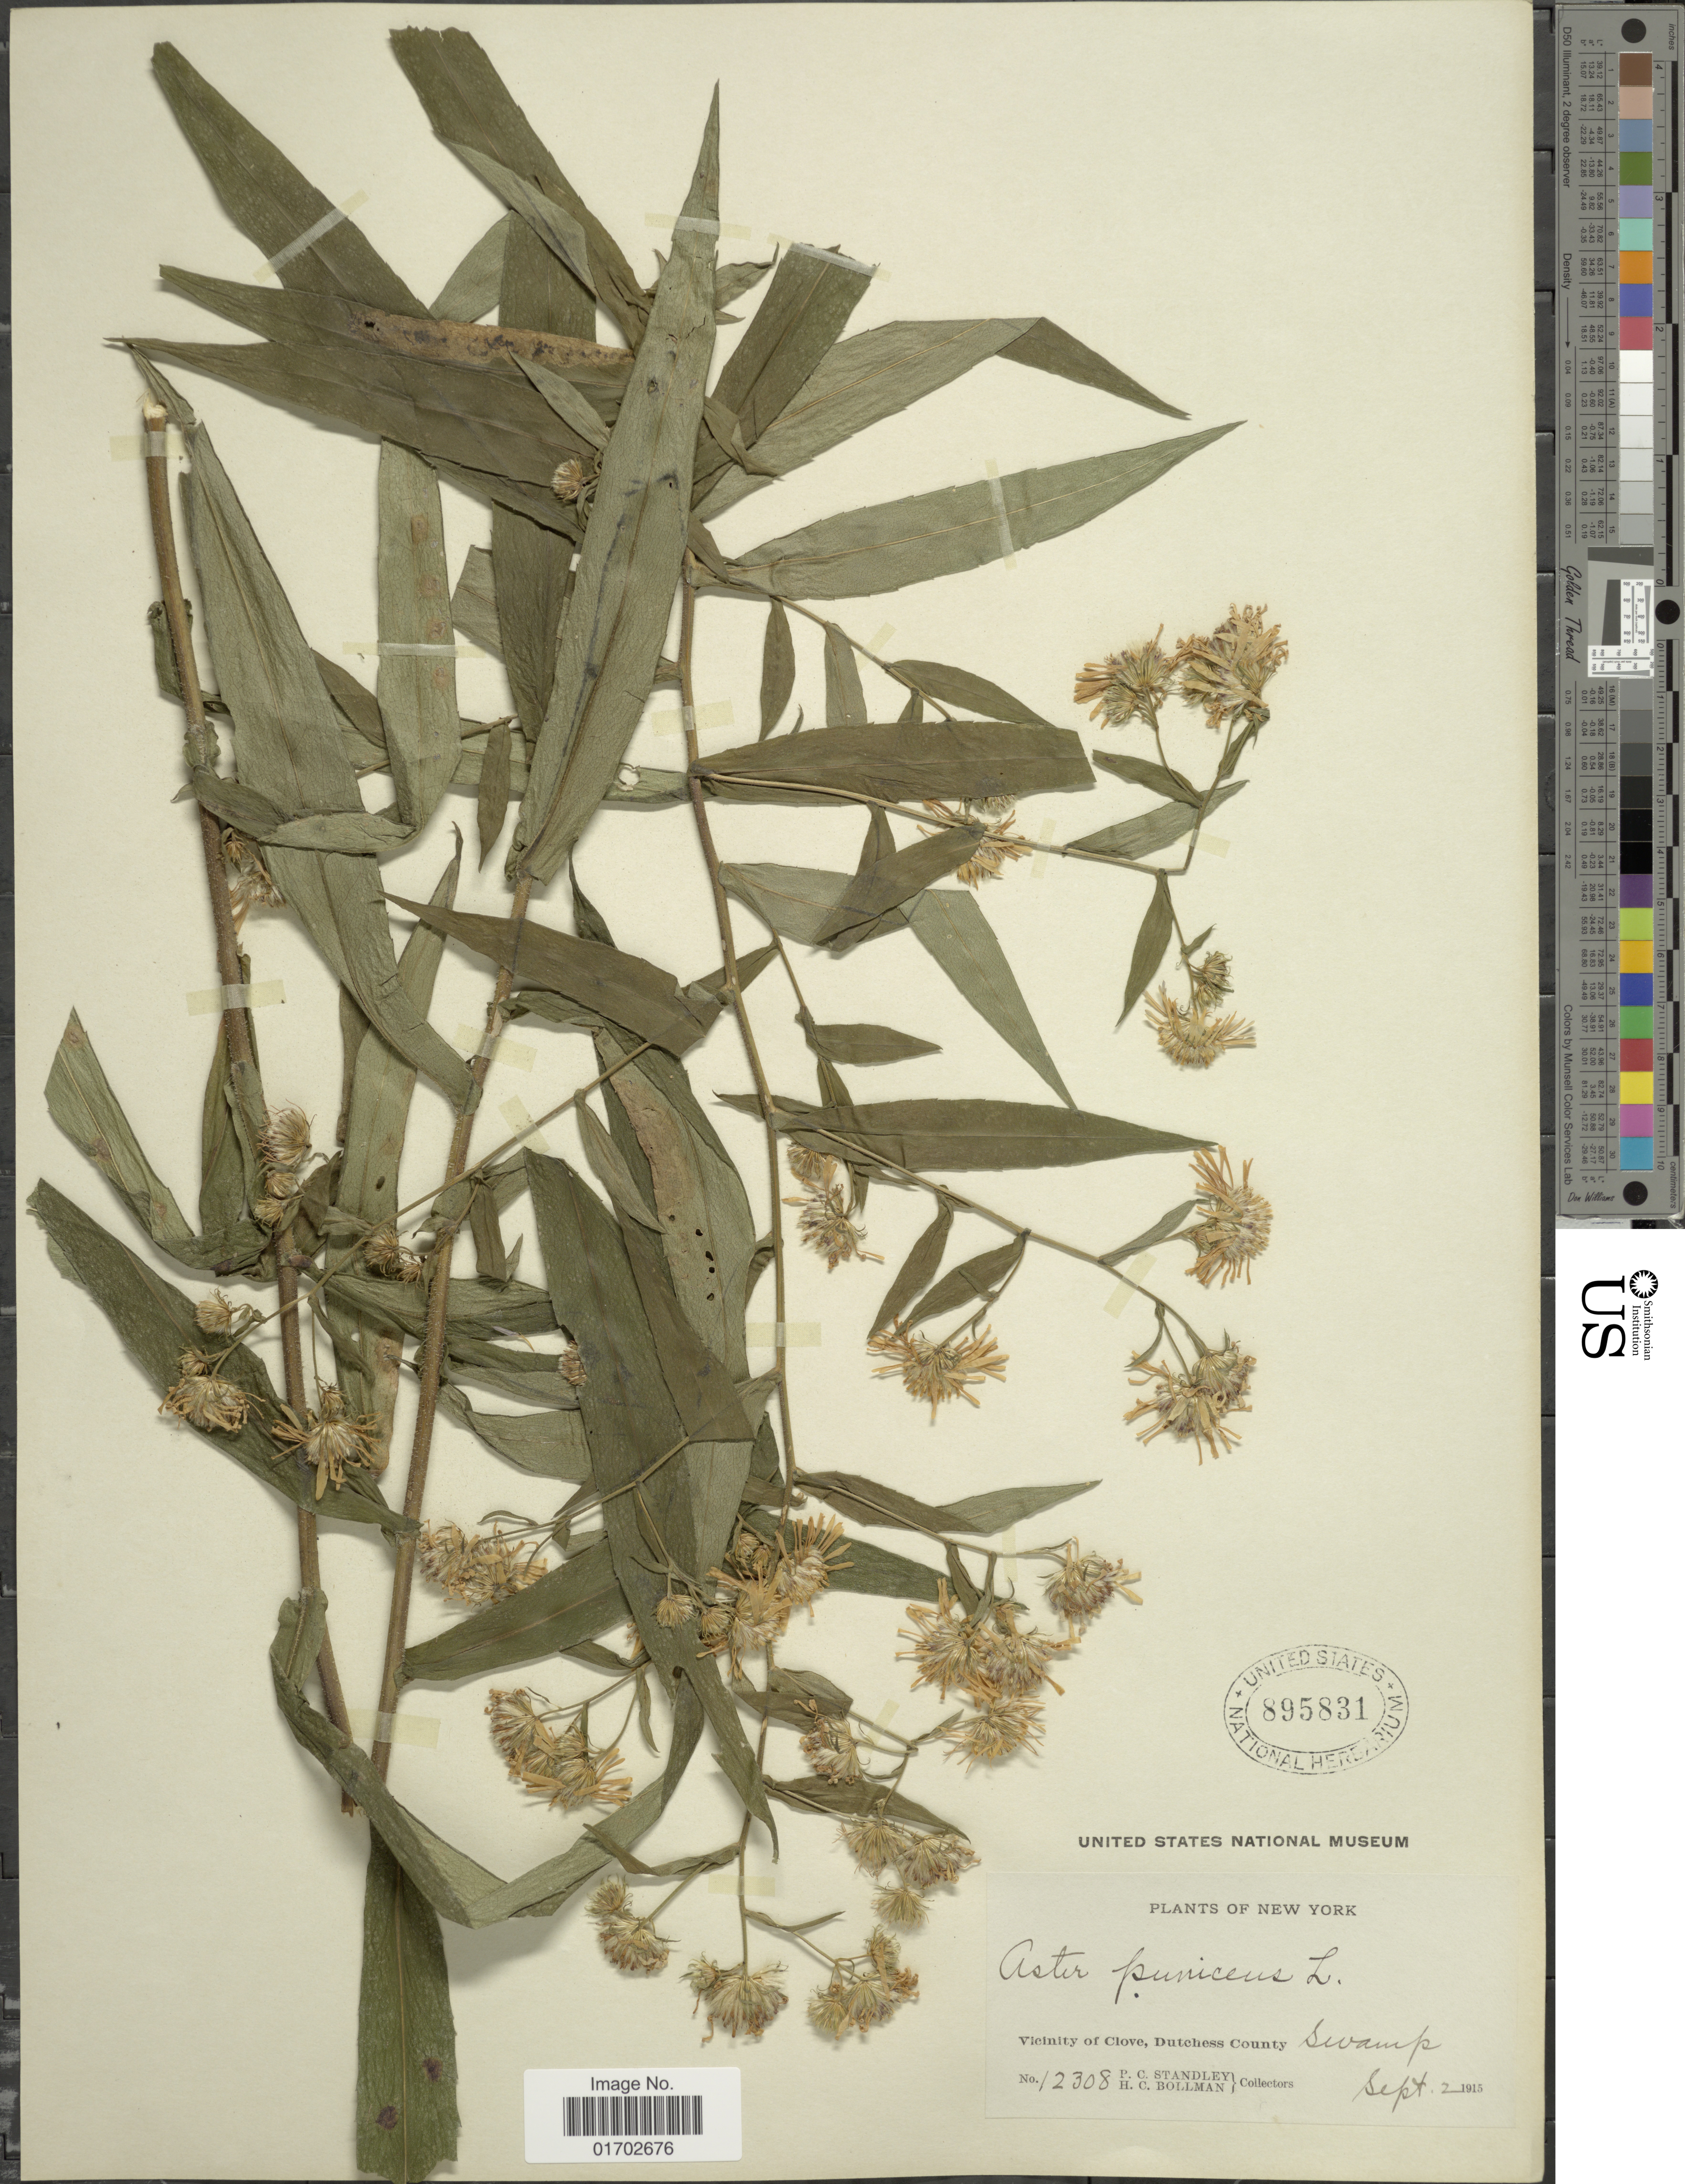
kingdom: Plantae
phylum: Tracheophyta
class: Magnoliopsida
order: Asterales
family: Asteraceae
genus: Symphyotrichum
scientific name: Symphyotrichum puniceum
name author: (L.) Á. Löve & D. Löve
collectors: P. C. Standley & H. C. Bollman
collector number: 12308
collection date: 1915-09-02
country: United States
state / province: New York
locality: Vicinity of Clove, Dutchess County, Swamp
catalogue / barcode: US 895831